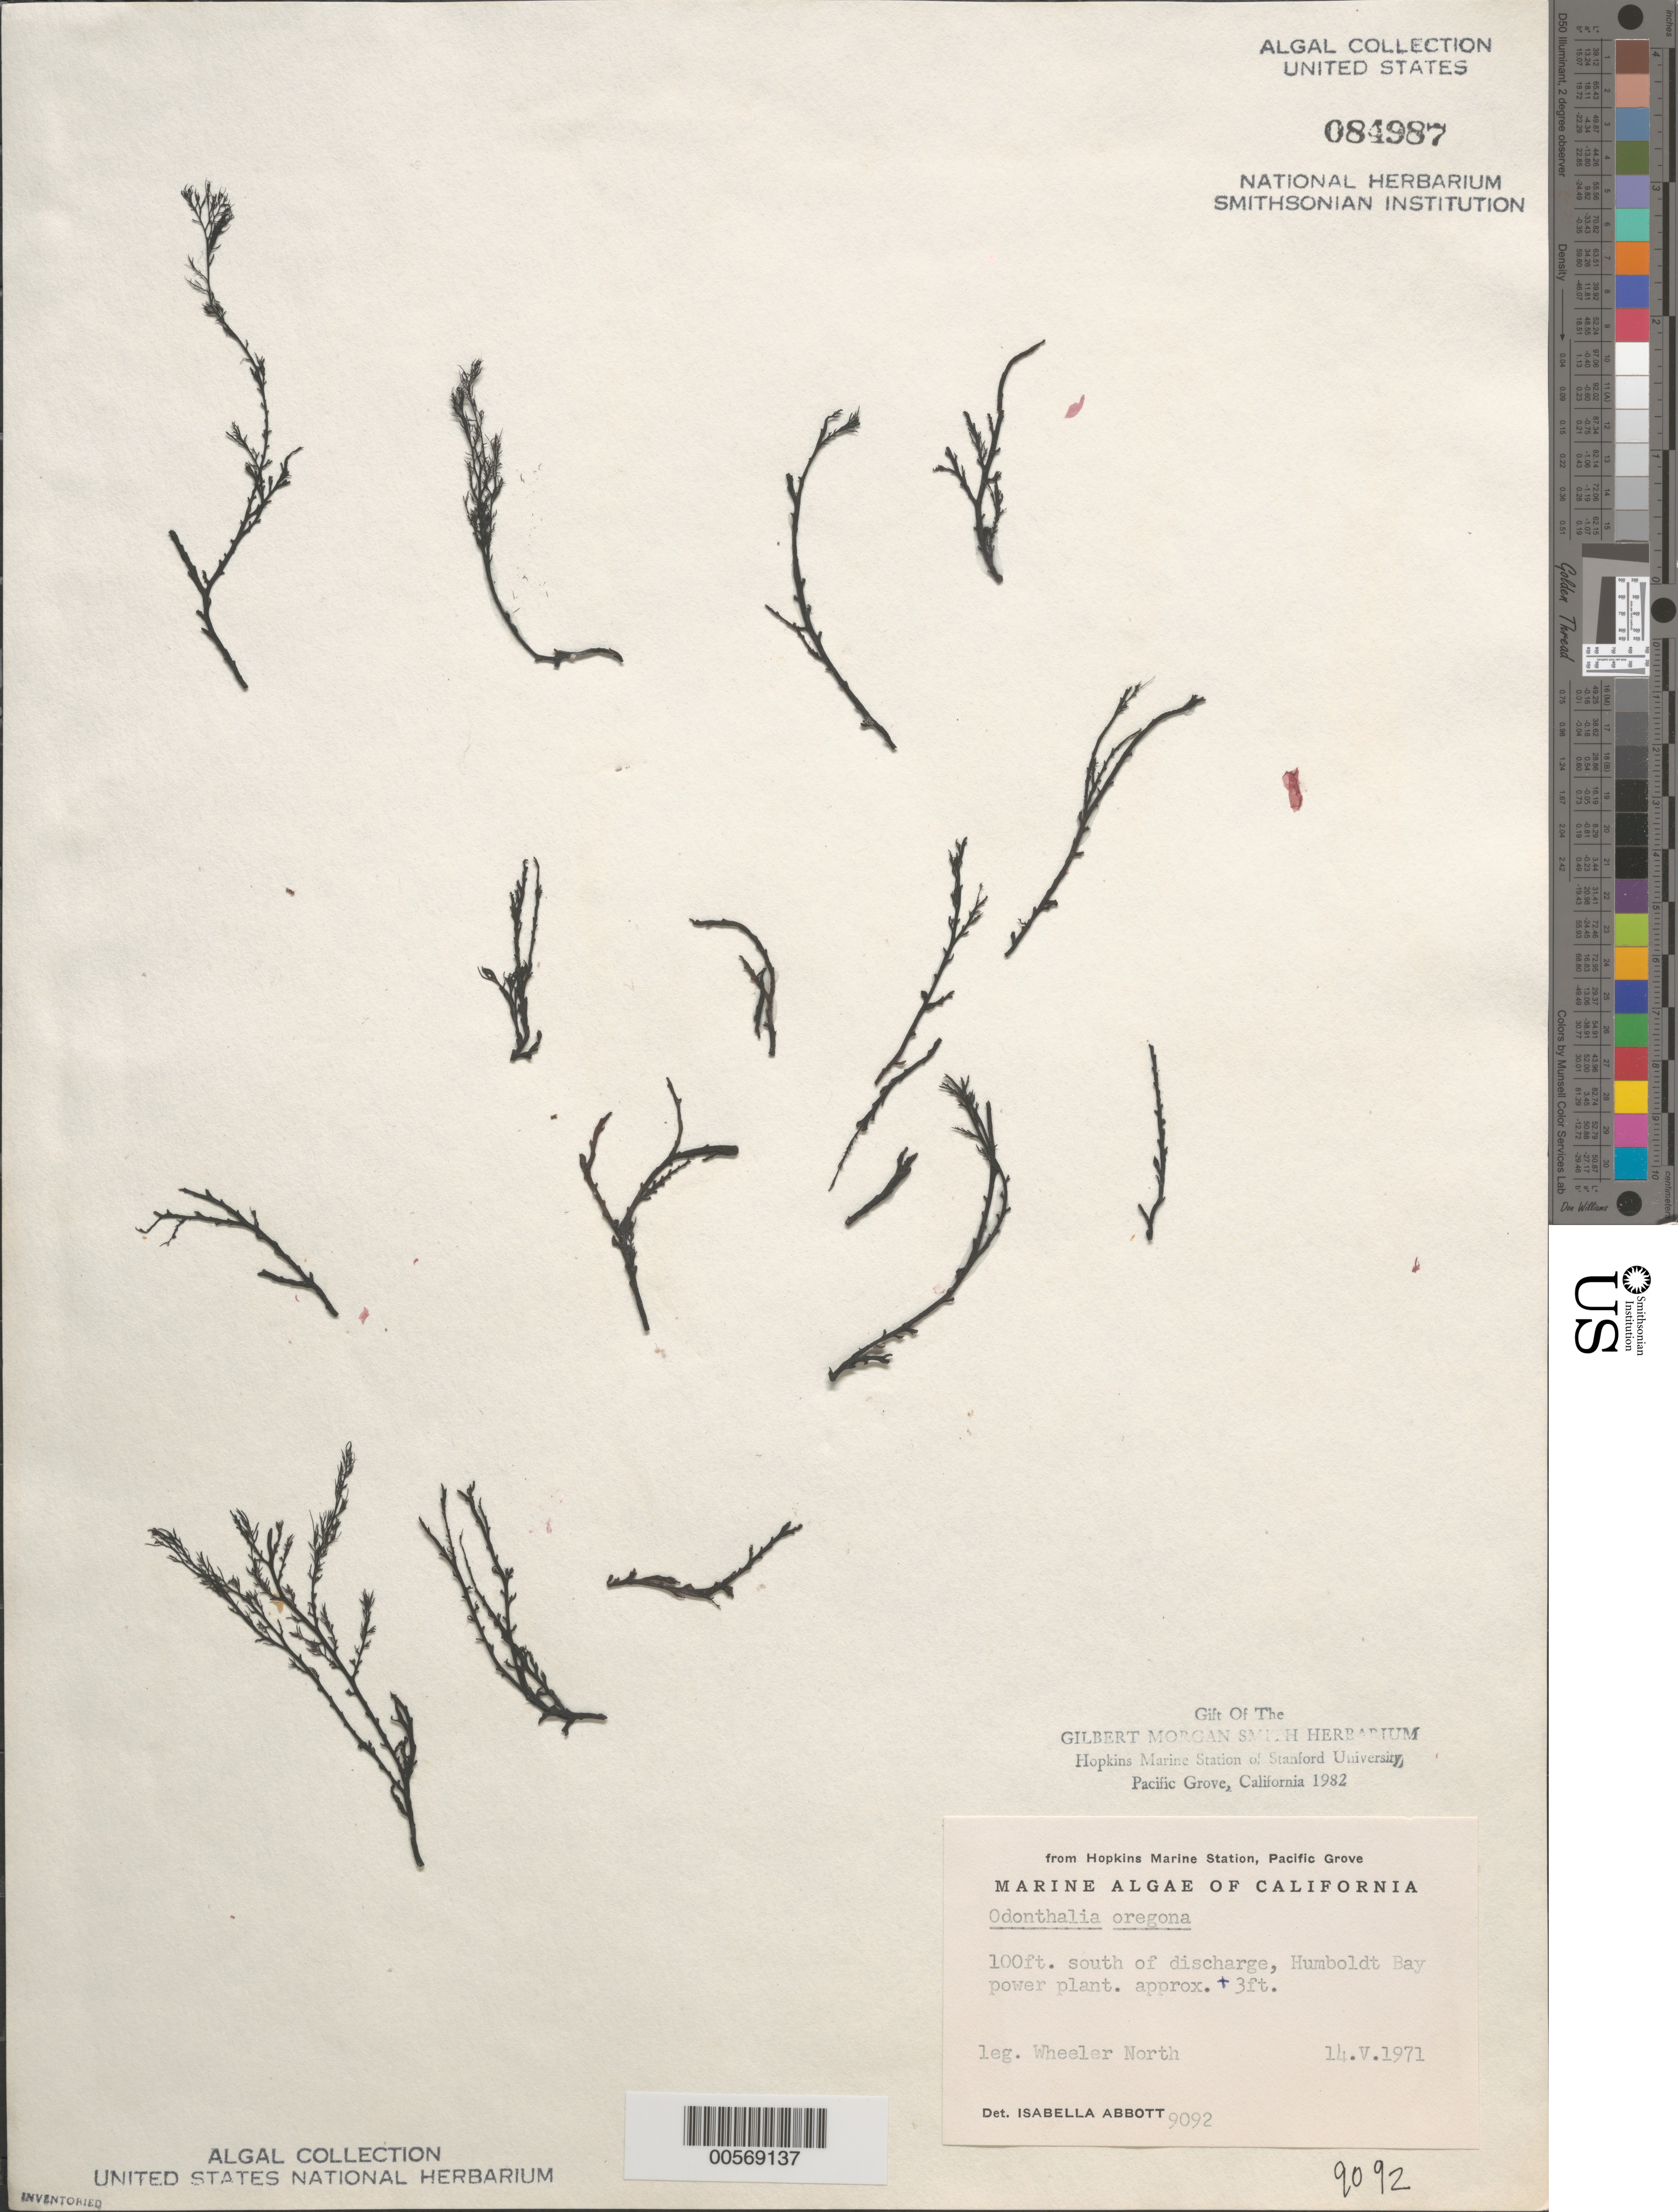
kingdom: Plantae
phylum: Rhodophyta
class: Florideophyceae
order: Ceramiales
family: Rhodomelaceae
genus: Neorhodomela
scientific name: Neorhodomela oregona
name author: (Doty) Masuda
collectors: W. North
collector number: IAA 9092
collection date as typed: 14 May 1971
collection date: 1971-05-14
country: United States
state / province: California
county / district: Humboldt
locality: Humboldt Bay Power Plant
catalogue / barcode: US 84987